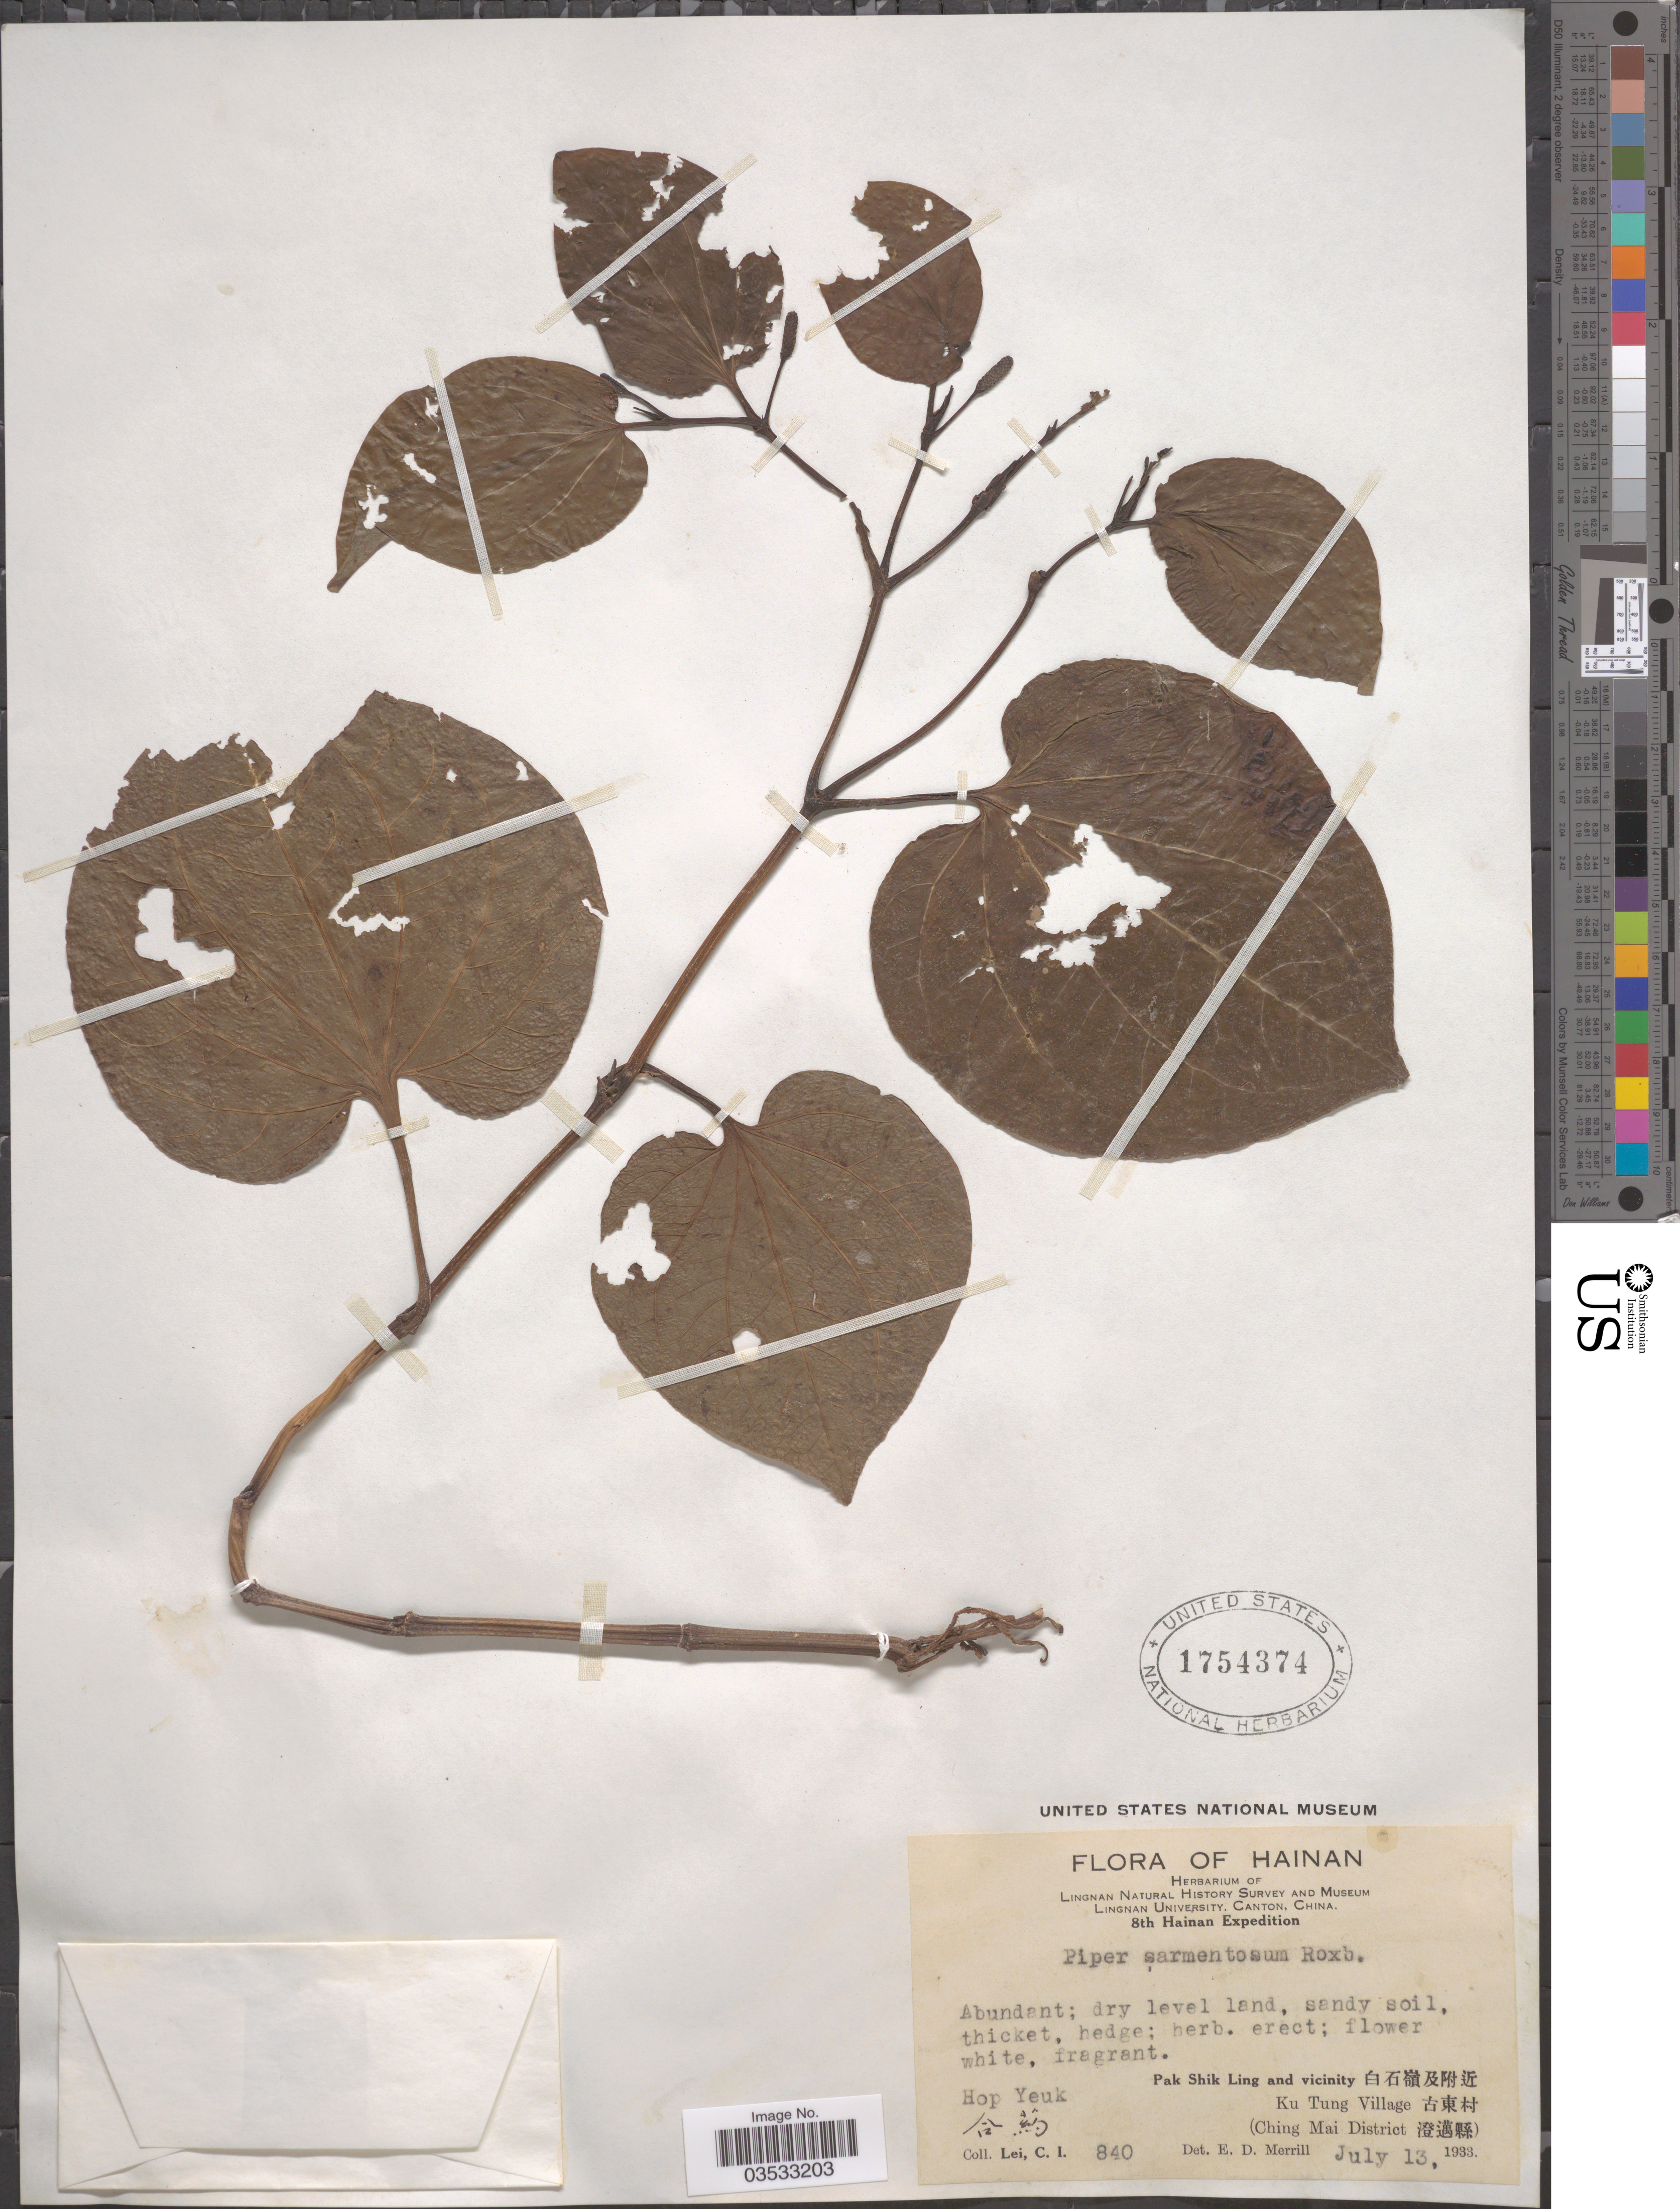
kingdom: Plantae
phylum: Tracheophyta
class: Magnoliopsida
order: Piperales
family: Piperaceae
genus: Piper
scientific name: Piper sarmentosum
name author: Roxb.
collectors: C. I. Lei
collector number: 840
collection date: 1933-07-13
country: China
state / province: Hainan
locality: Hop Yeuk. Pak Shik Ling and vicinity X, Ku Tung Village X, (Ching Mai District X).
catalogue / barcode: US 1754374